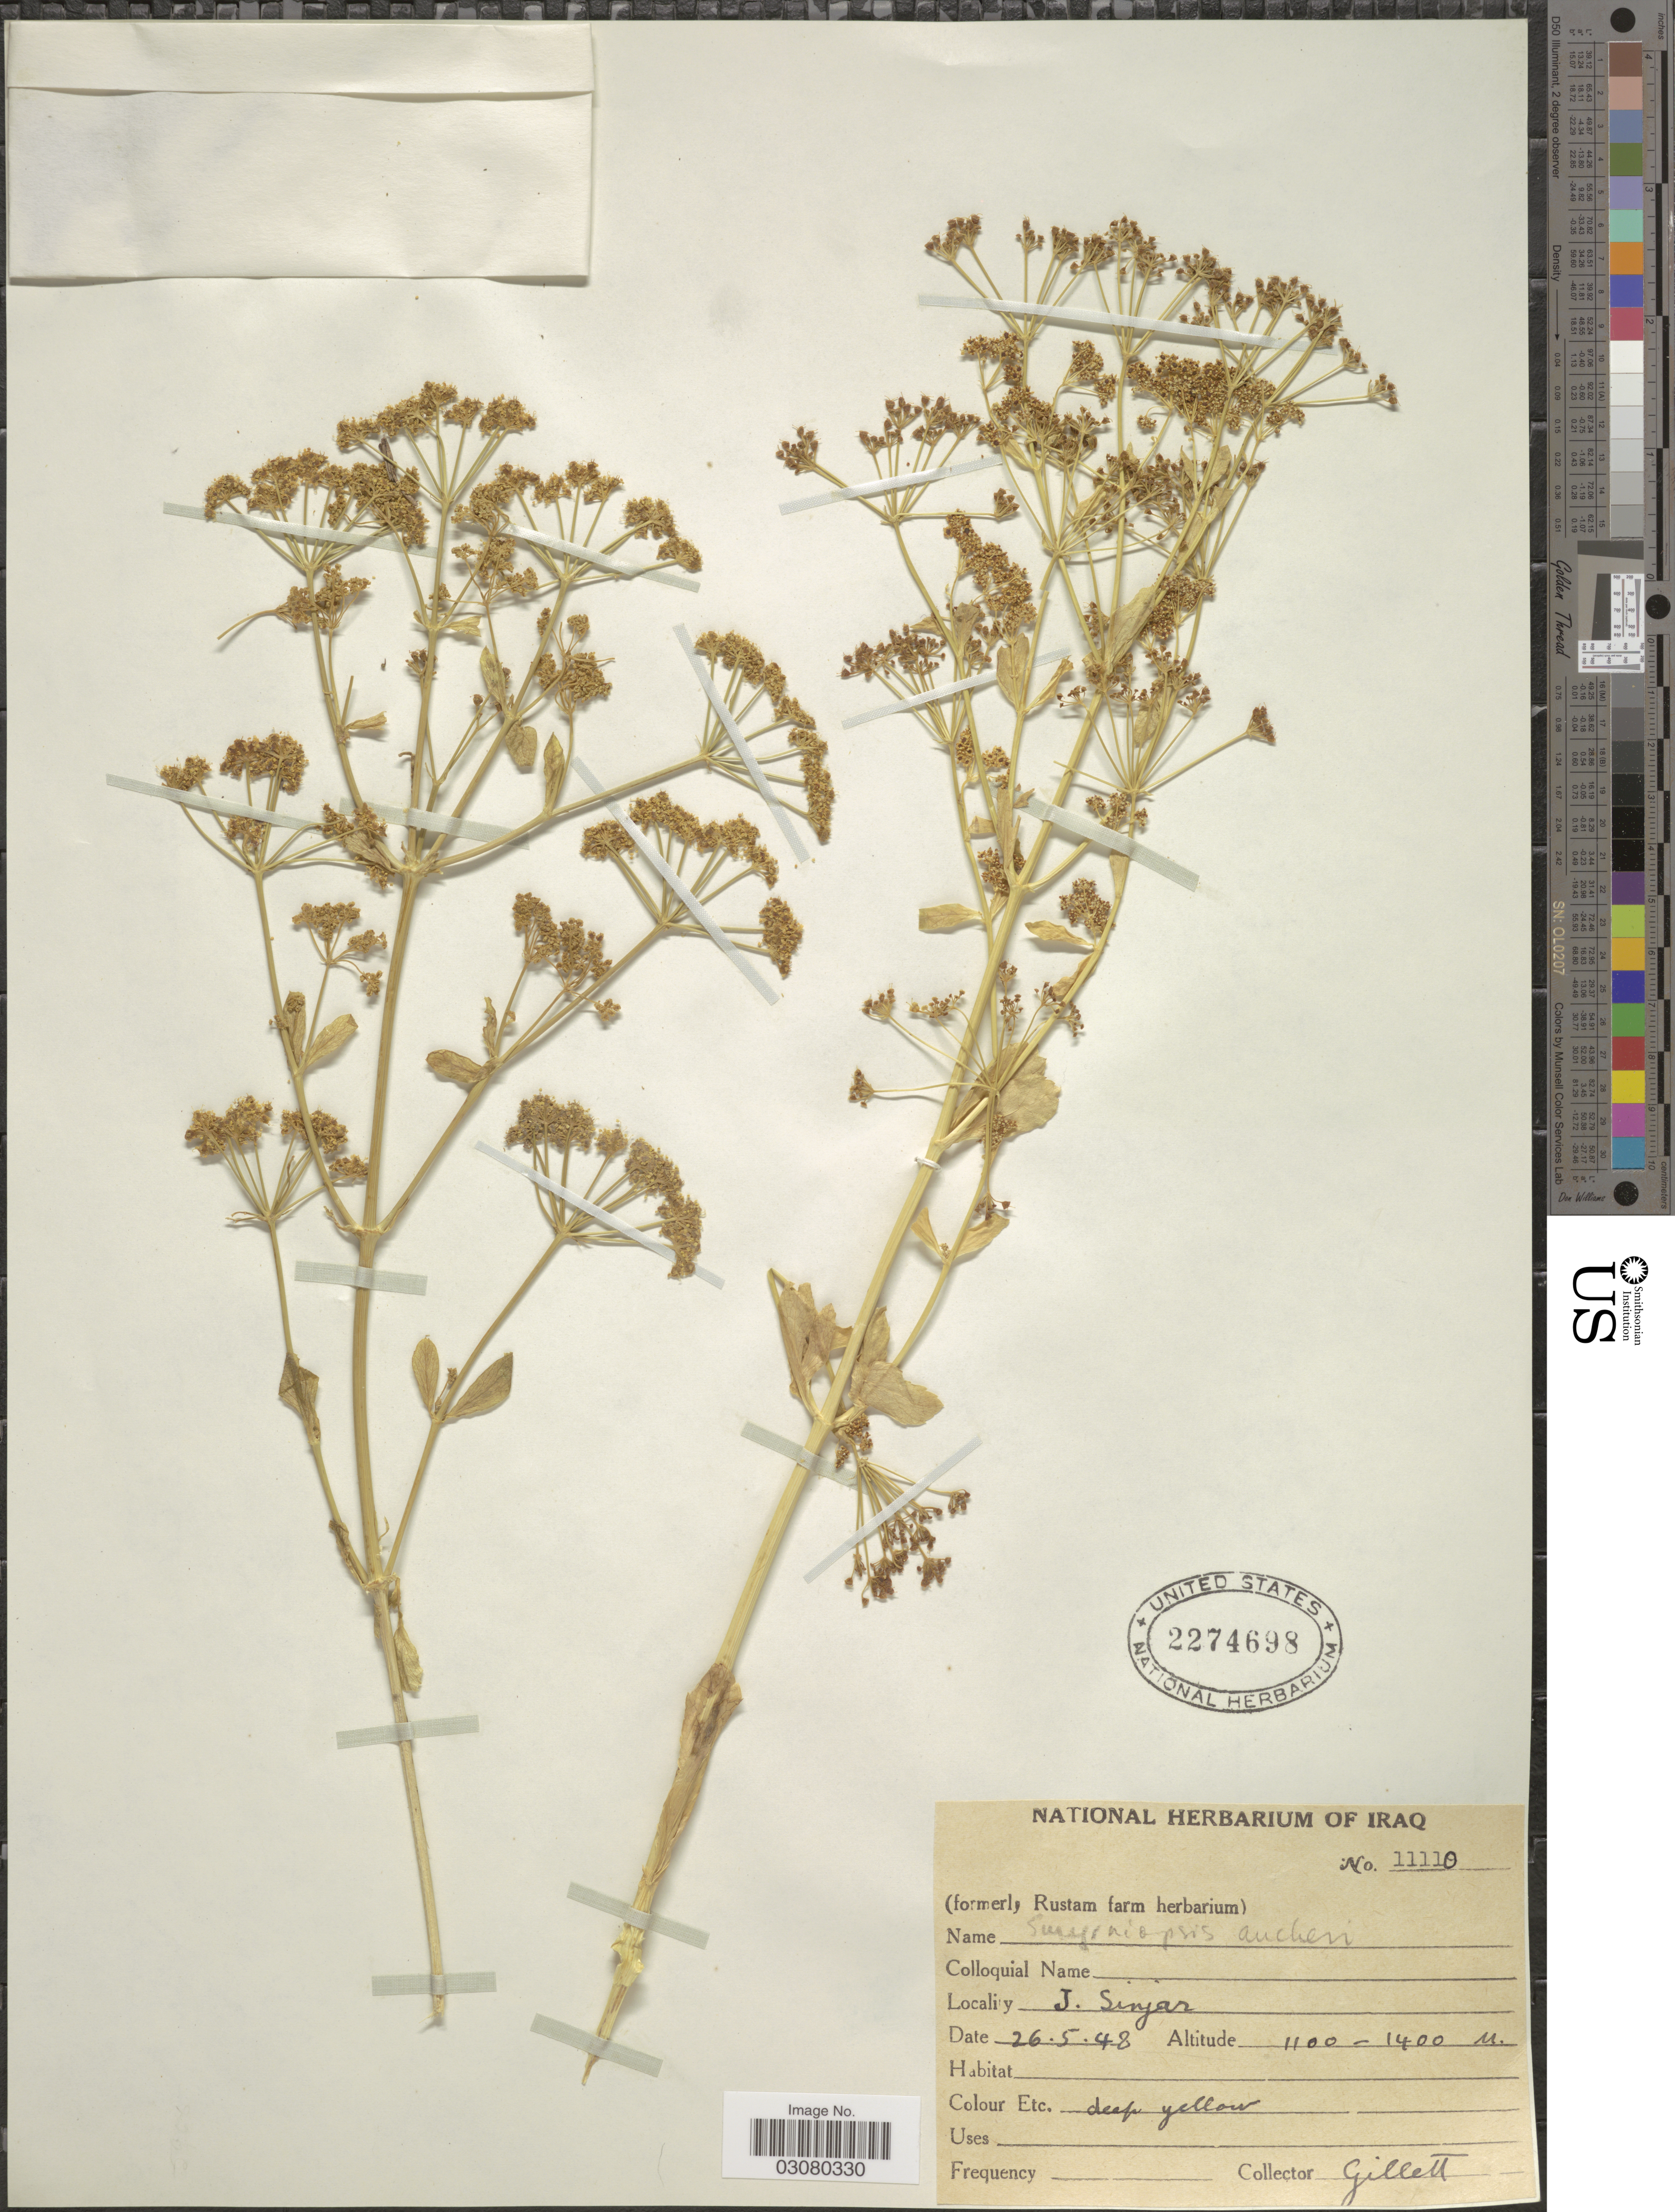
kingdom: Plantae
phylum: Tracheophyta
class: Magnoliopsida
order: Apiales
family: Apiaceae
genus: Smyrniopsis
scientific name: Smyrniopsis aucheri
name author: Boiss.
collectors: Gillett, --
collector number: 11110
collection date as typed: Transcribed d/m/y: 26/5/48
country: Iraq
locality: J. Sinjar.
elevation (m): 1100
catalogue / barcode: US 2274698